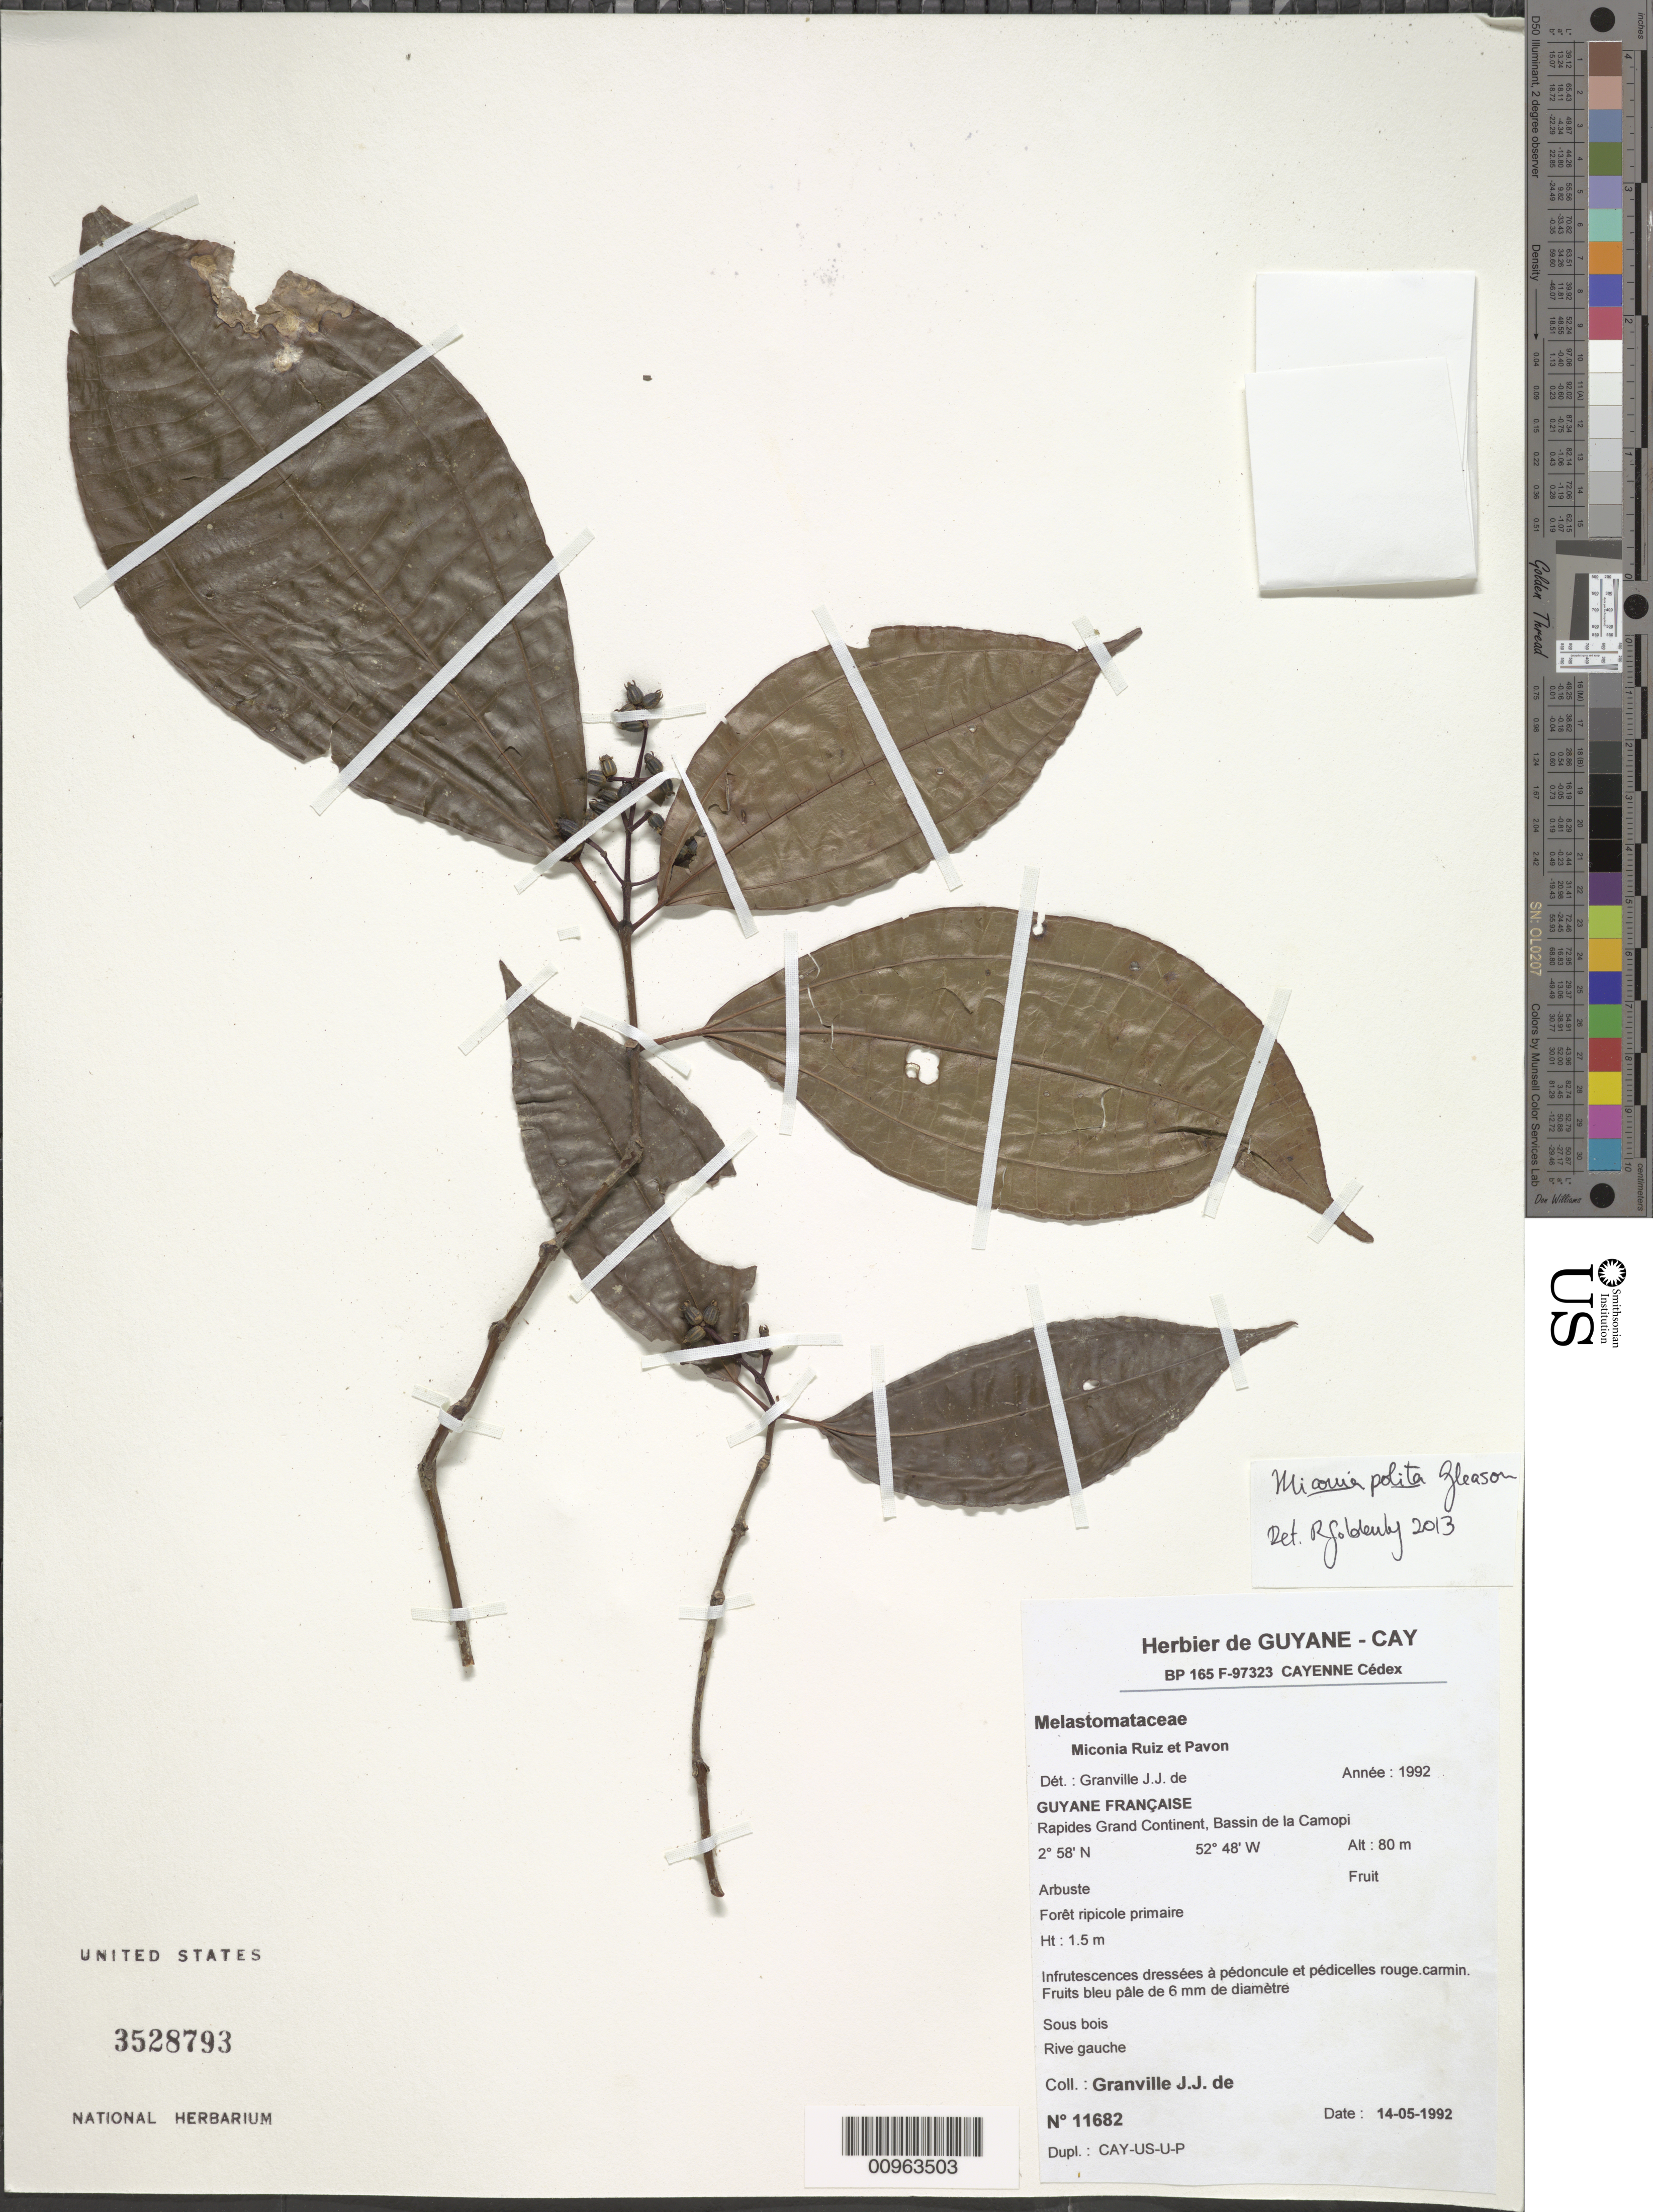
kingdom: Plantae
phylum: Tracheophyta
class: Magnoliopsida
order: Myrtales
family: Melastomataceae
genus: Miconia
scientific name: Miconia polita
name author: Gleason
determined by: Goldenberg, R.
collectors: J.-J. de Granville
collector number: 11682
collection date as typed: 14-May-92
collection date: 1992-05-14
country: French Guiana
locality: Rapides Grand Continent, Bassin de la Camopi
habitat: Foret ripicole primaire. Sous bois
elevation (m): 80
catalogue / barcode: US 3528793